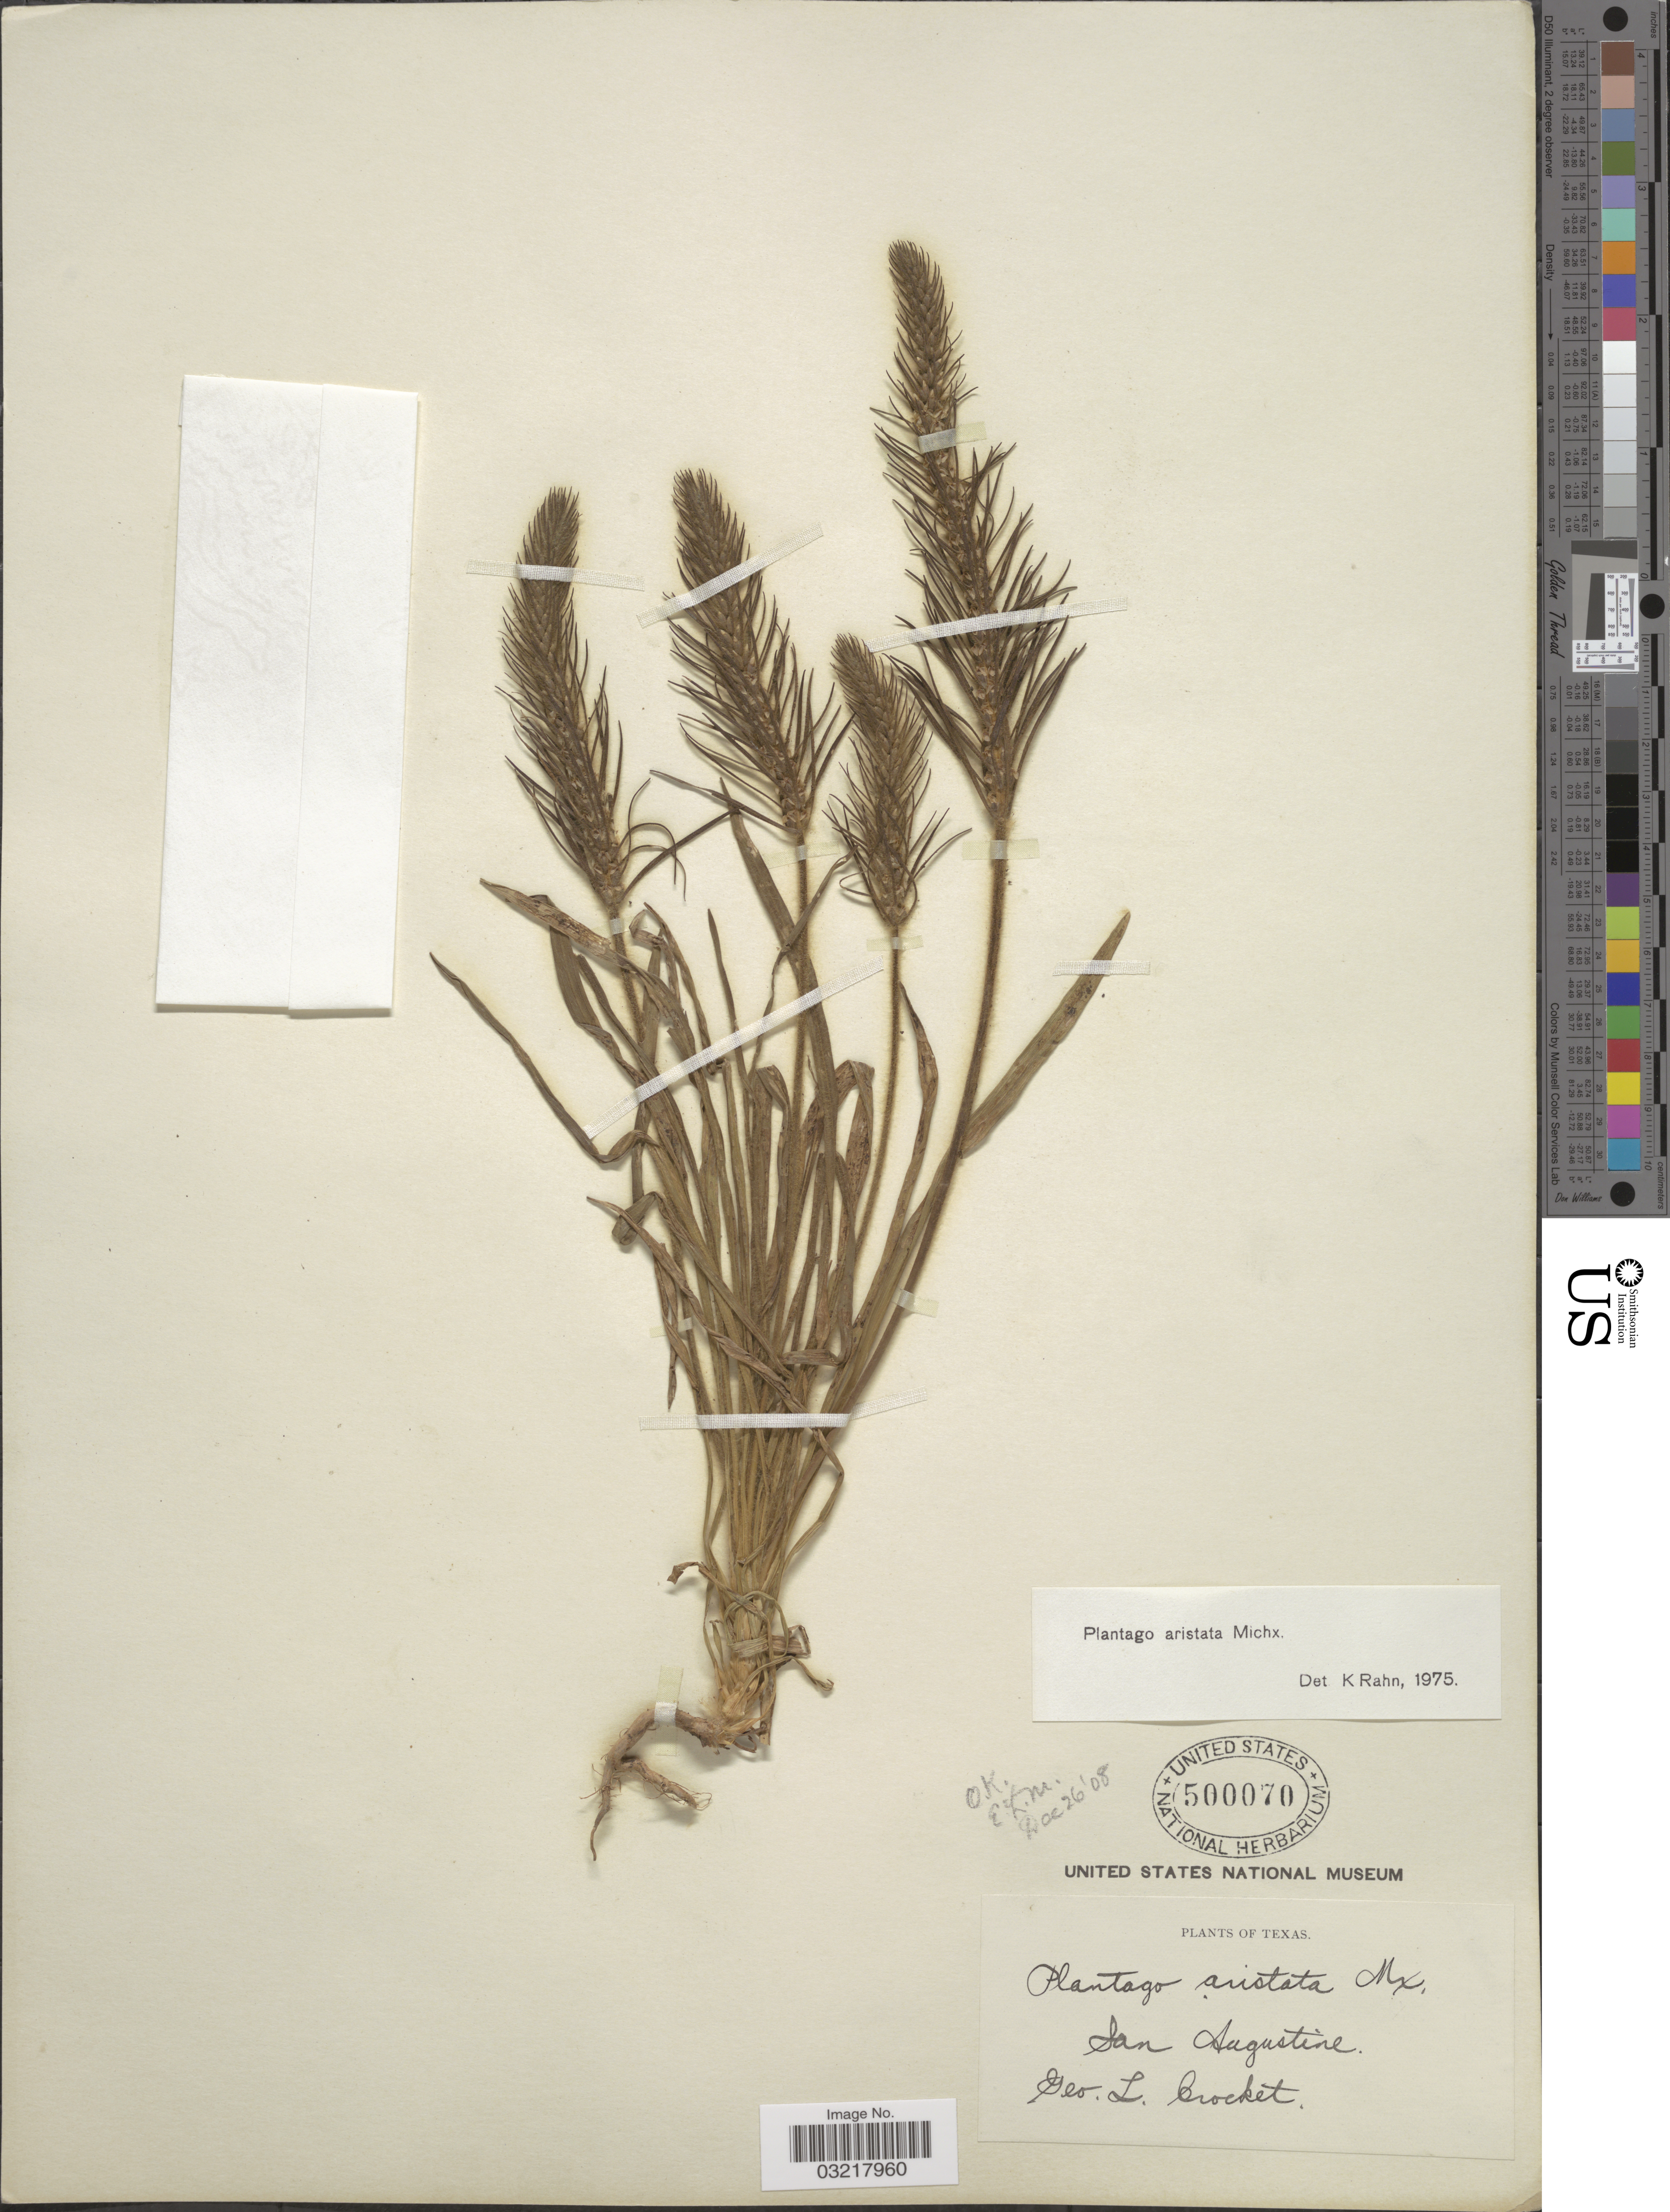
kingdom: Plantae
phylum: Tracheophyta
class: Magnoliopsida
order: Lamiales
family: Plantaginaceae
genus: Plantago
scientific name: Plantago aristata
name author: Michx.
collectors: G. Crocket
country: United States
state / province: Texas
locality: San Augustine.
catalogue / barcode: US 500070